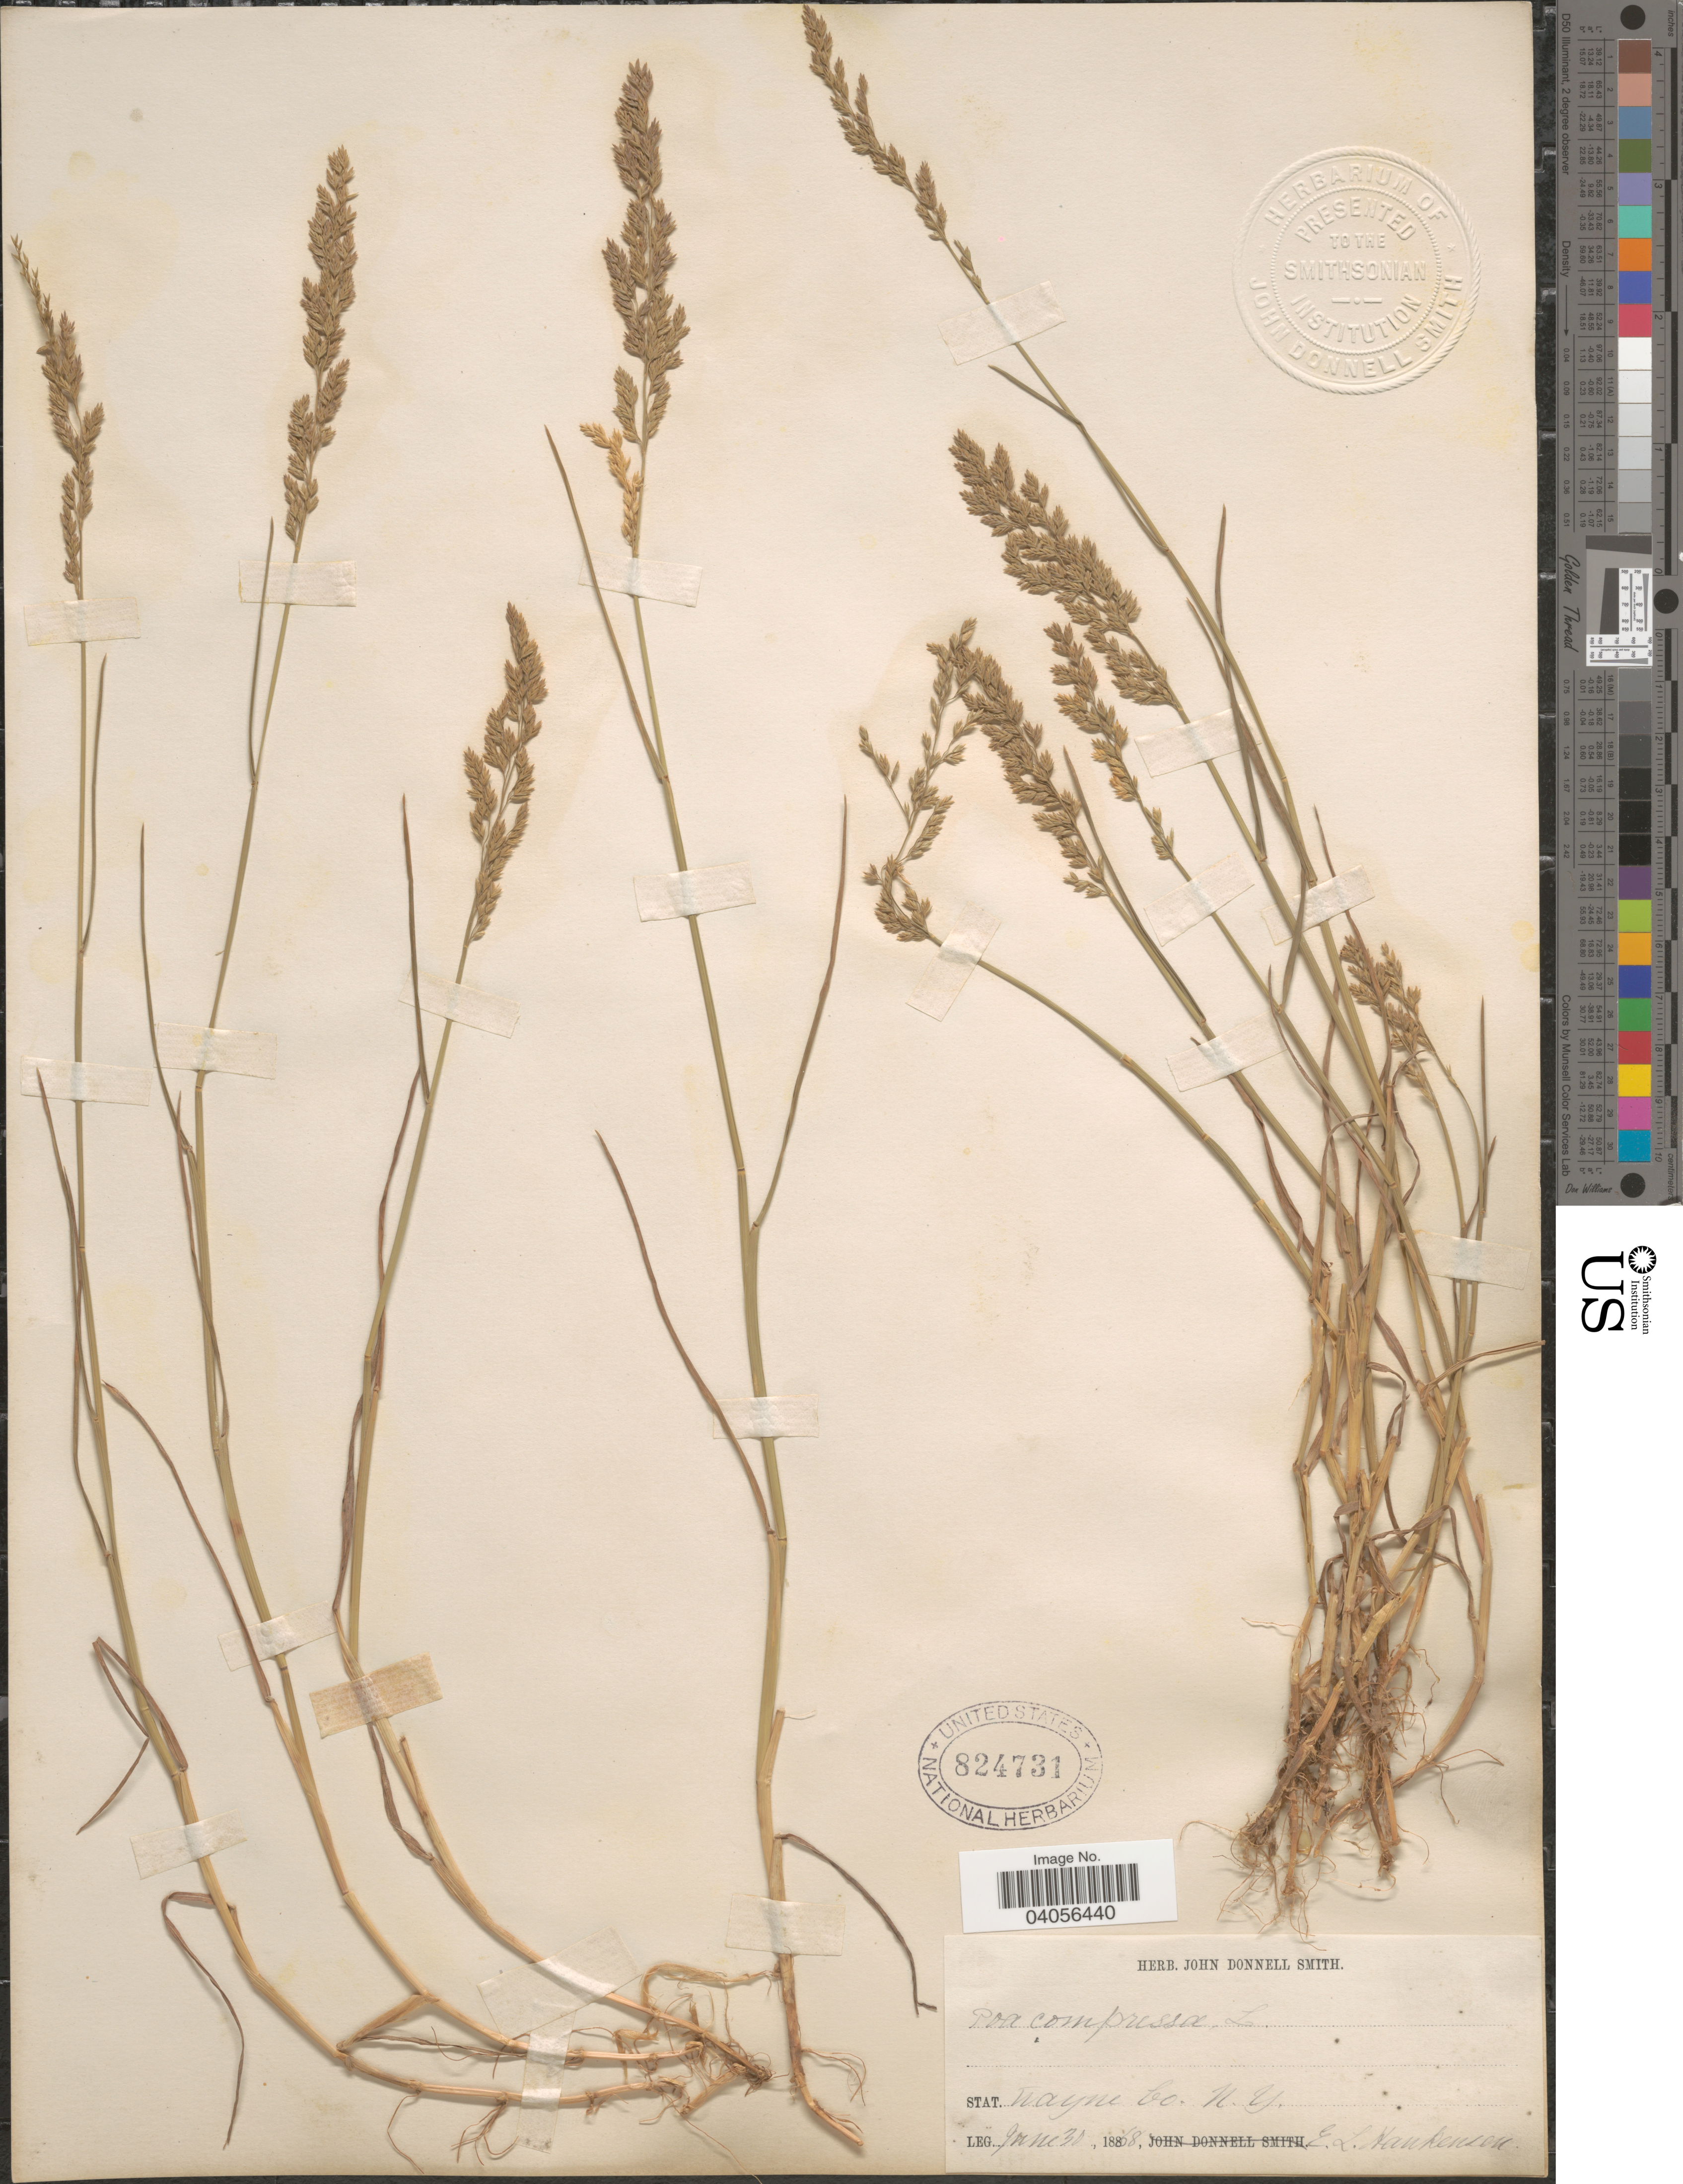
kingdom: Plantae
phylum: Tracheophyta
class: Liliopsida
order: Poales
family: Poaceae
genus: Poa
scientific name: Poa compressa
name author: L.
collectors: E. Hankenson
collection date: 1878-06-30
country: United States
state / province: New York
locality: Stat. Wayne Co.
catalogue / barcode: US 824731